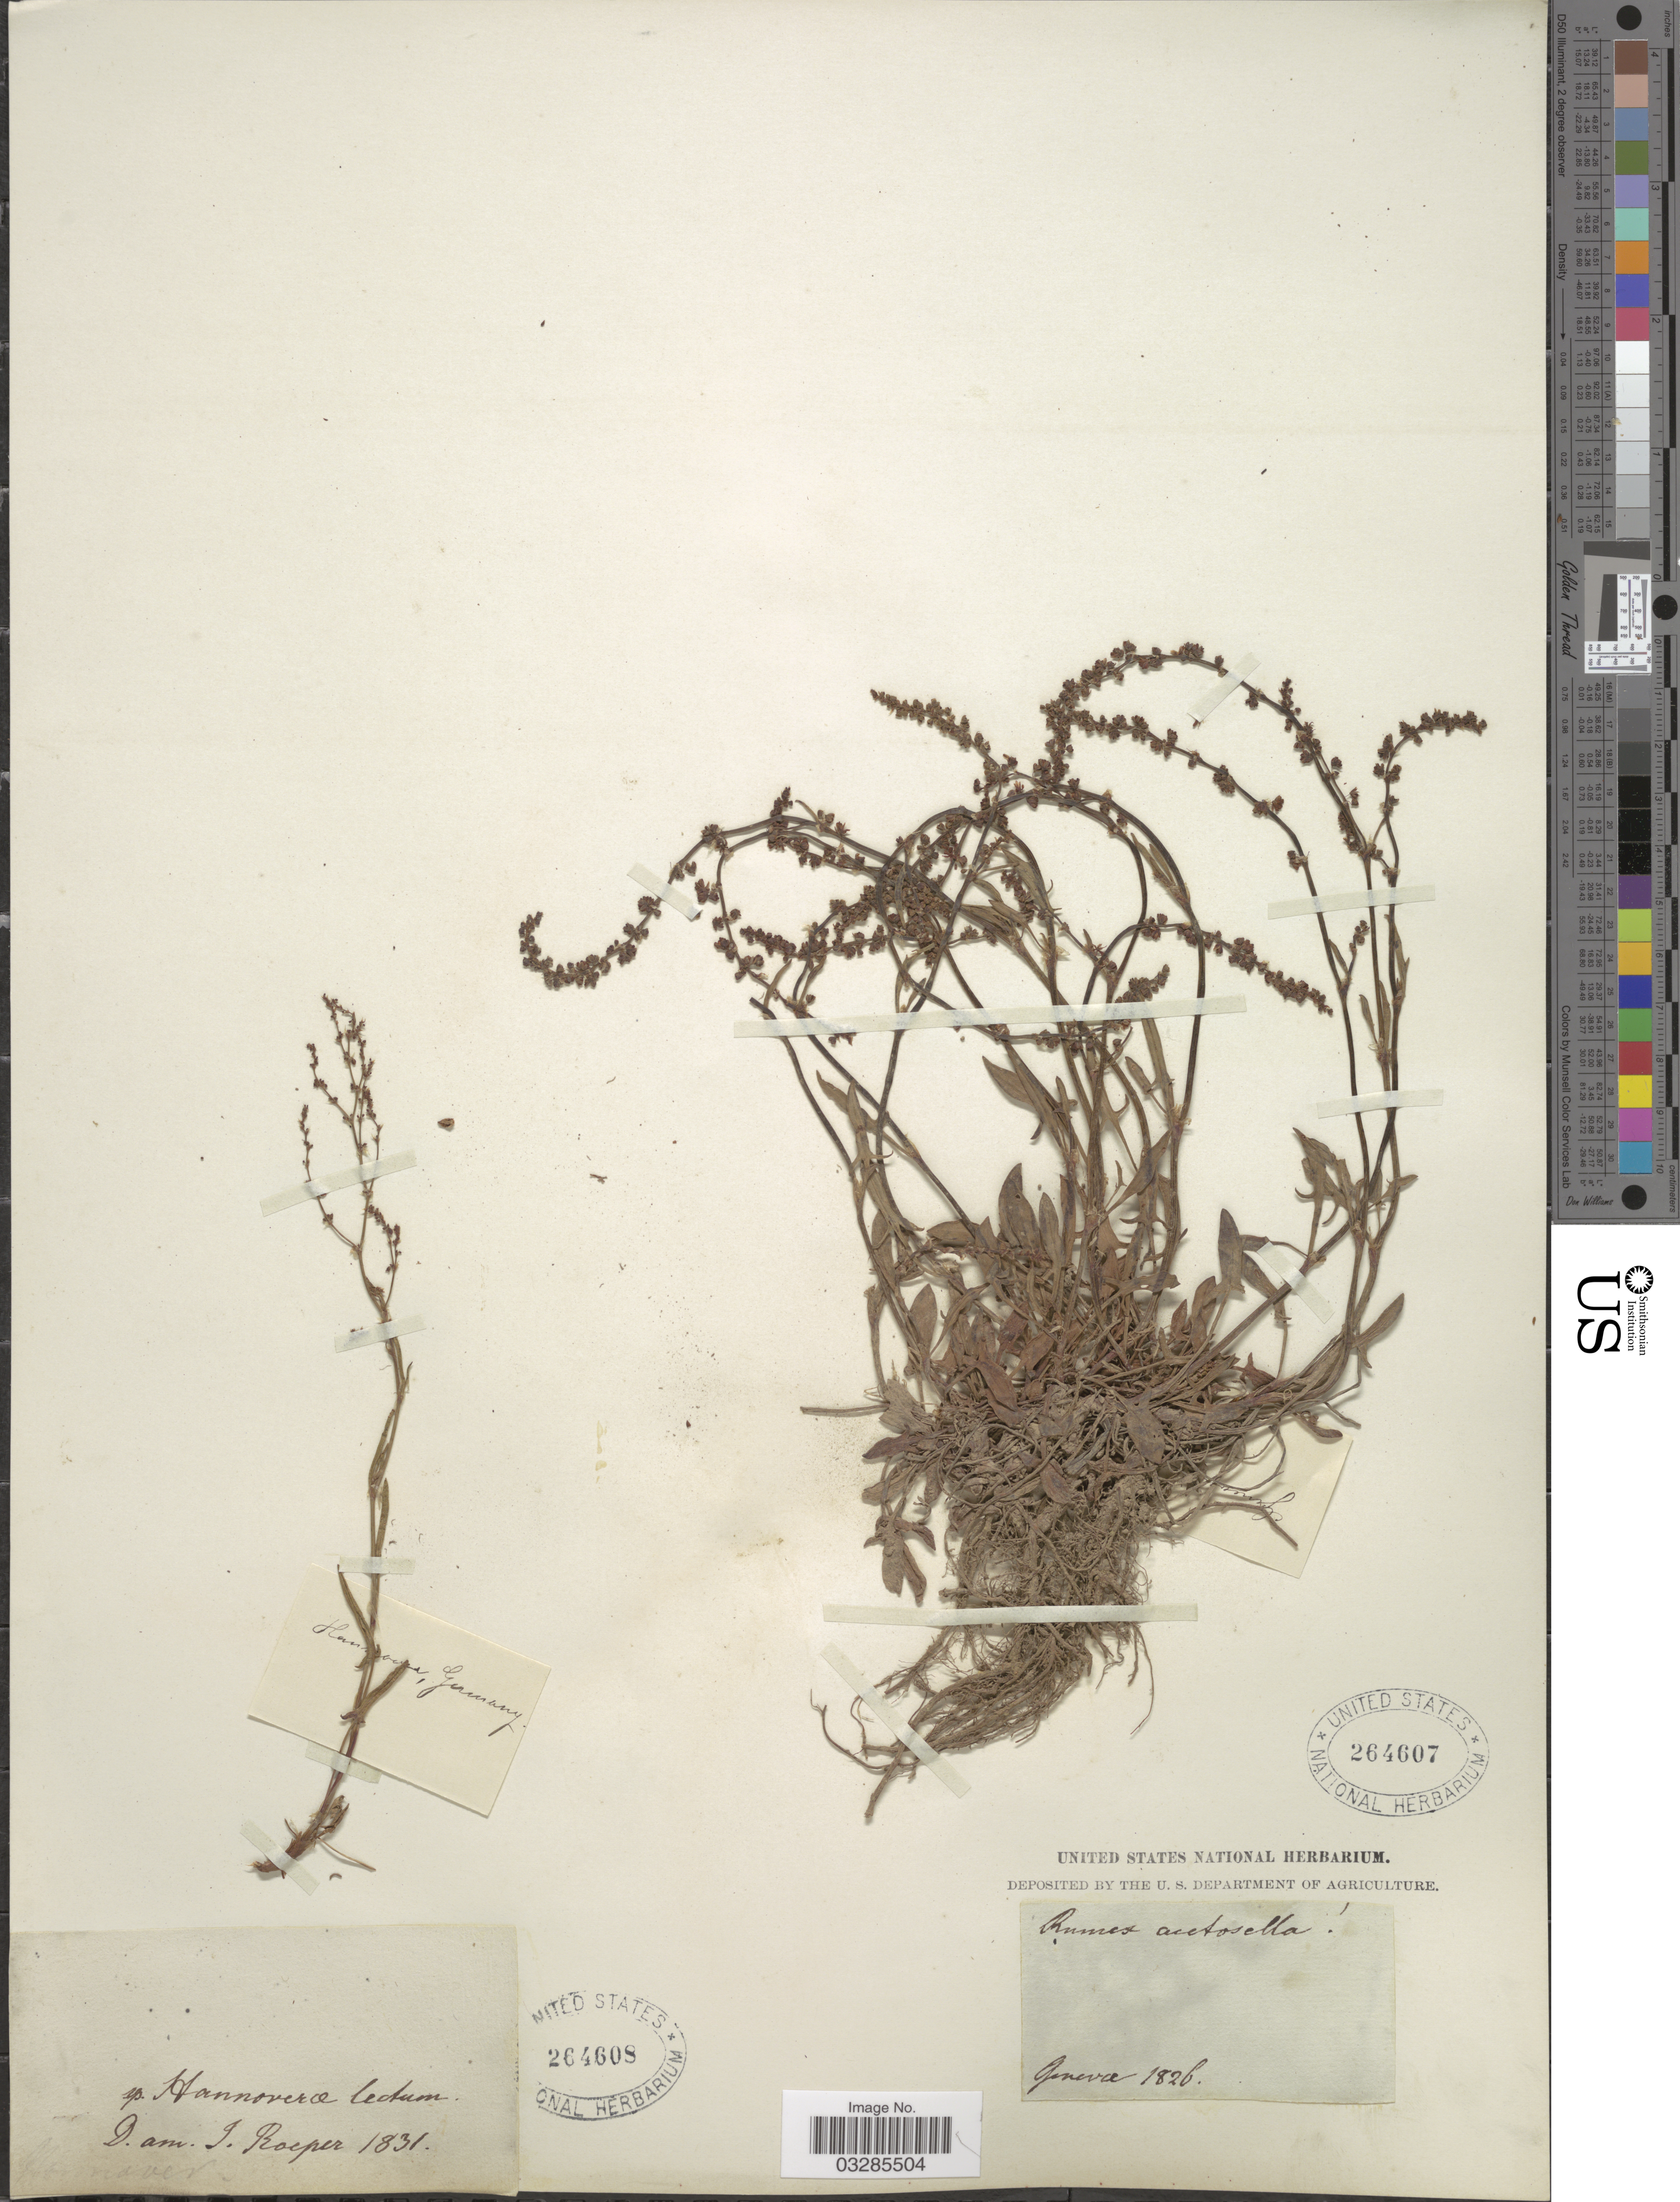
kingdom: Plantae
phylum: Tracheophyta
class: Magnoliopsida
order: Caryophyllales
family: Polygonaceae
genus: Rumex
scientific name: Rumex acetosella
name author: L.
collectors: D. Roeper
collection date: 1831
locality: sp. Hannoverae lectum.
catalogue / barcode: US 264608